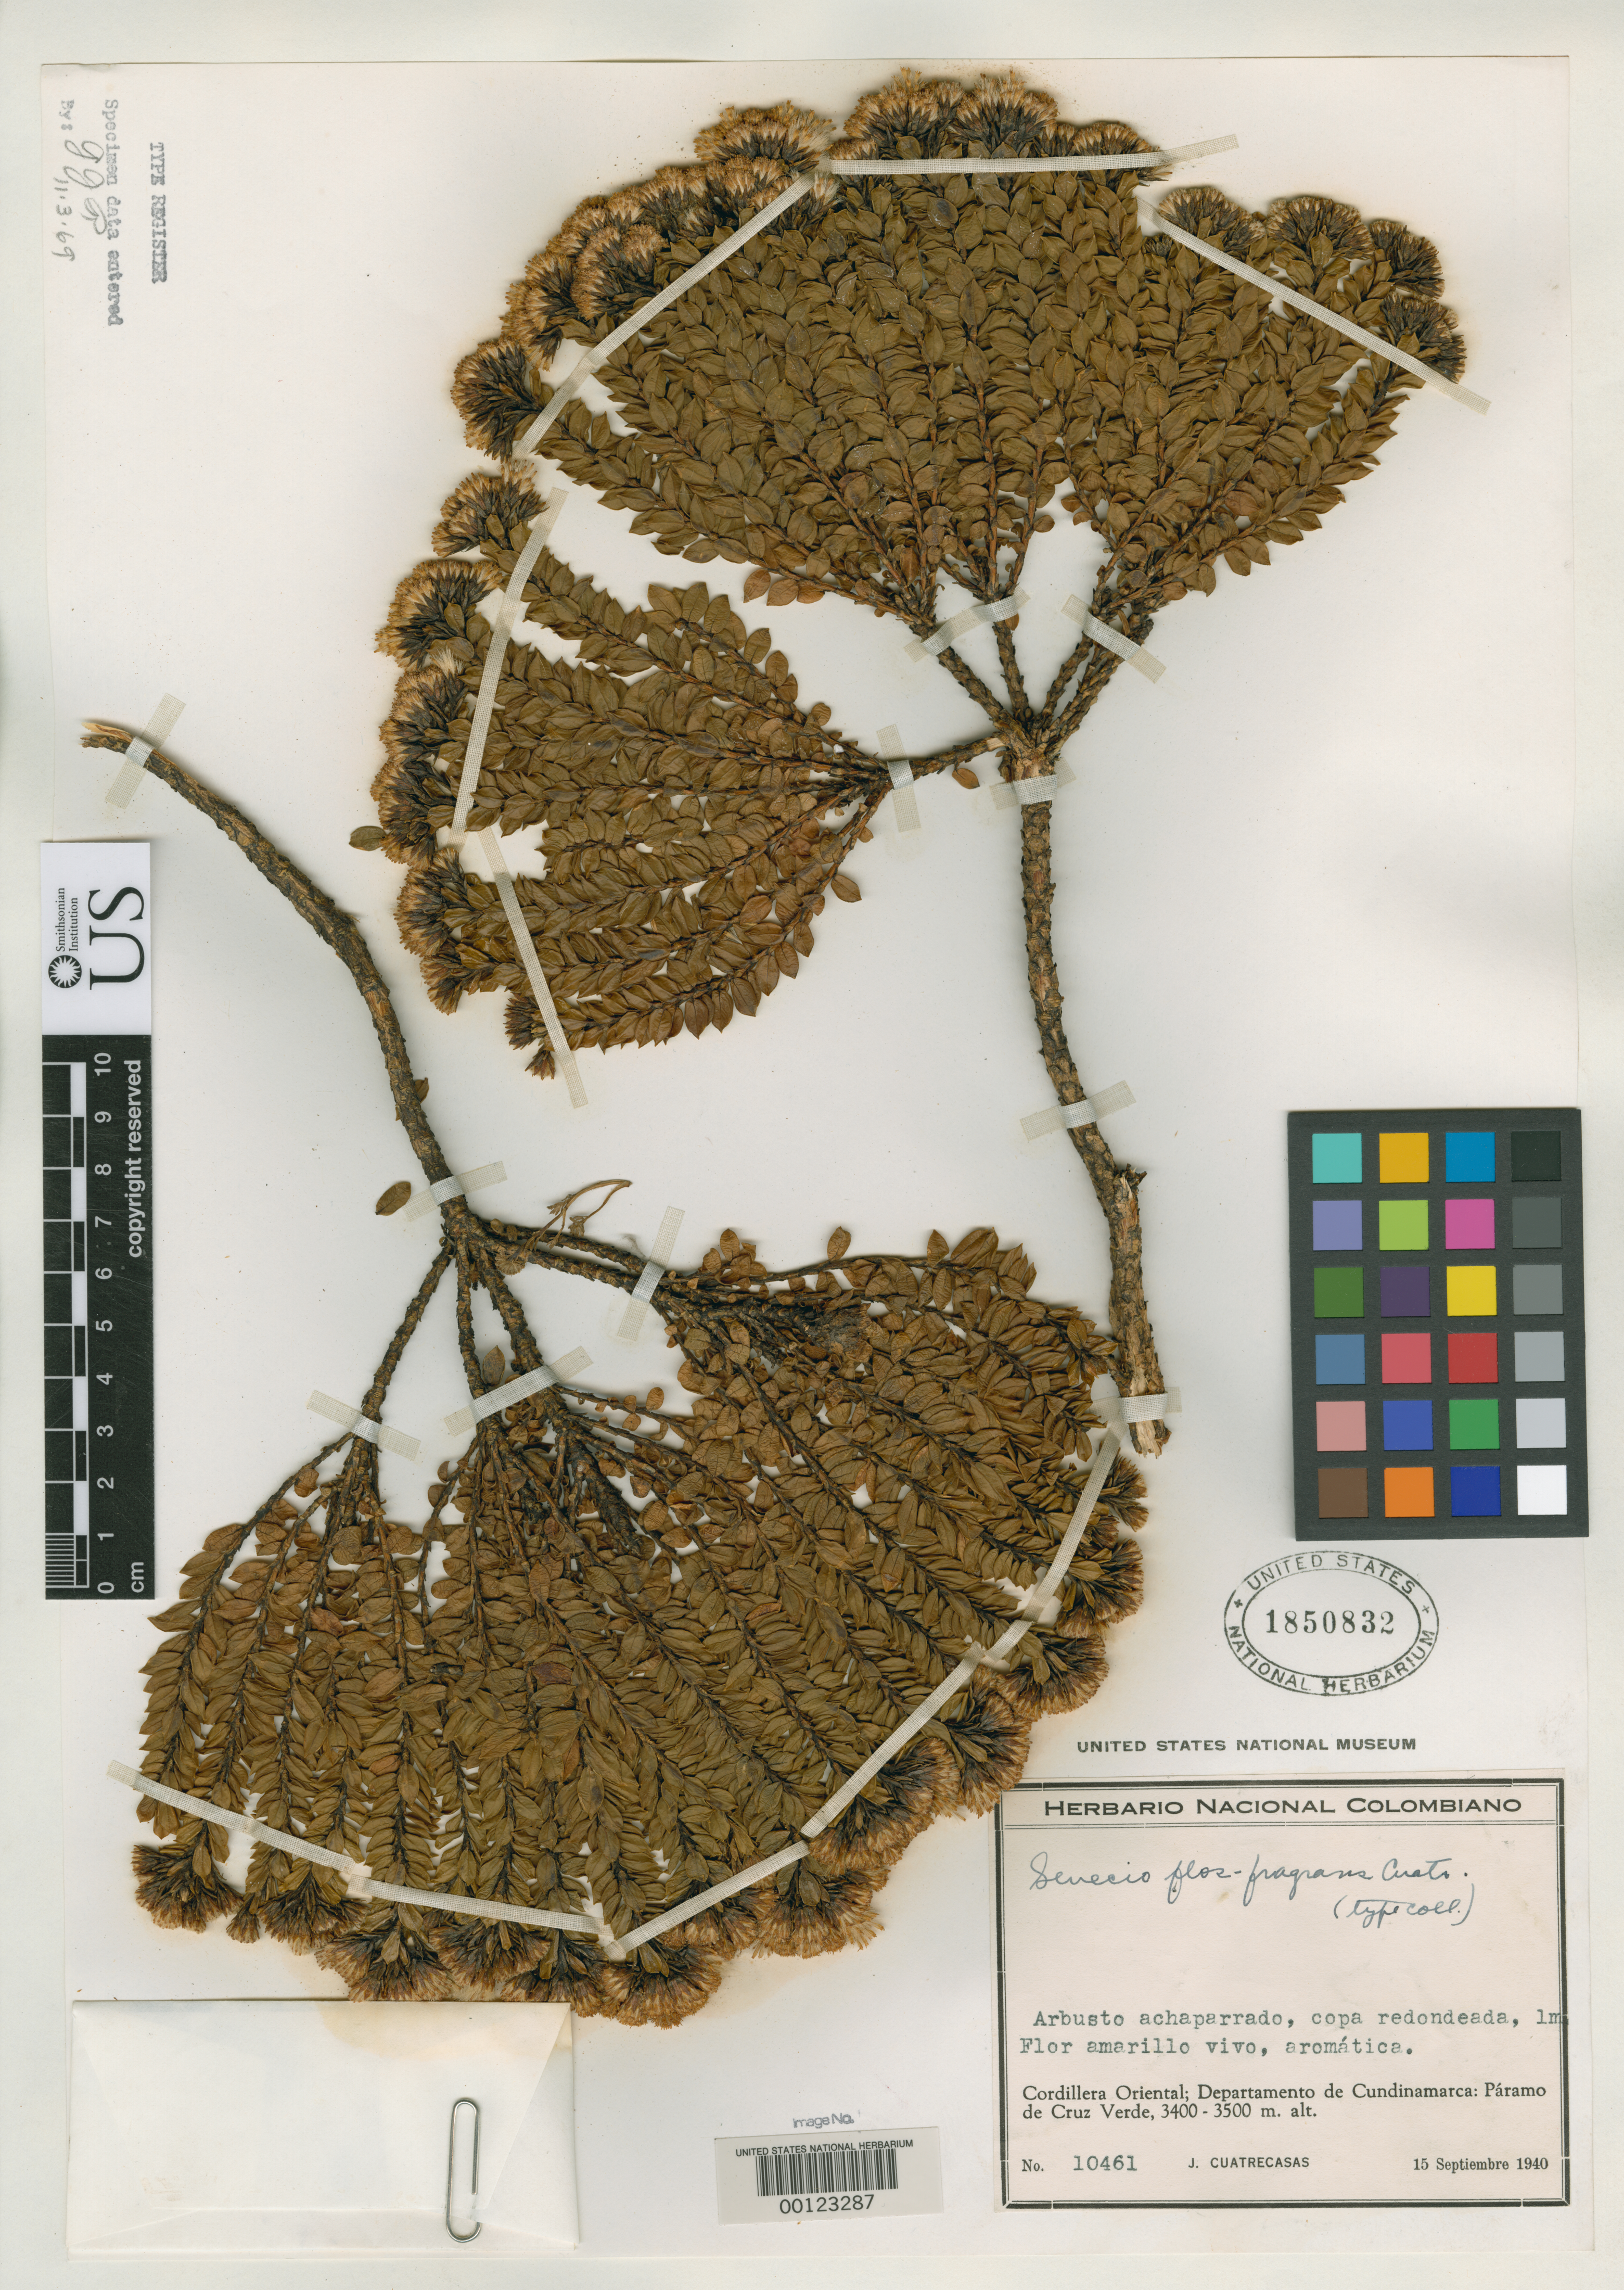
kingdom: Plantae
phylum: Tracheophyta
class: Magnoliopsida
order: Asterales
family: Asteraceae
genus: Senecio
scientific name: Senecio flosfragens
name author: Cuatrec.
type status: Isotype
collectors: J. Cuatrecasas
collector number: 10461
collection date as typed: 15 Sep 1940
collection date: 1940-09-15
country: Colombia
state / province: Cundinamarca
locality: Páramo de Cruz Verde.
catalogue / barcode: US 1850832